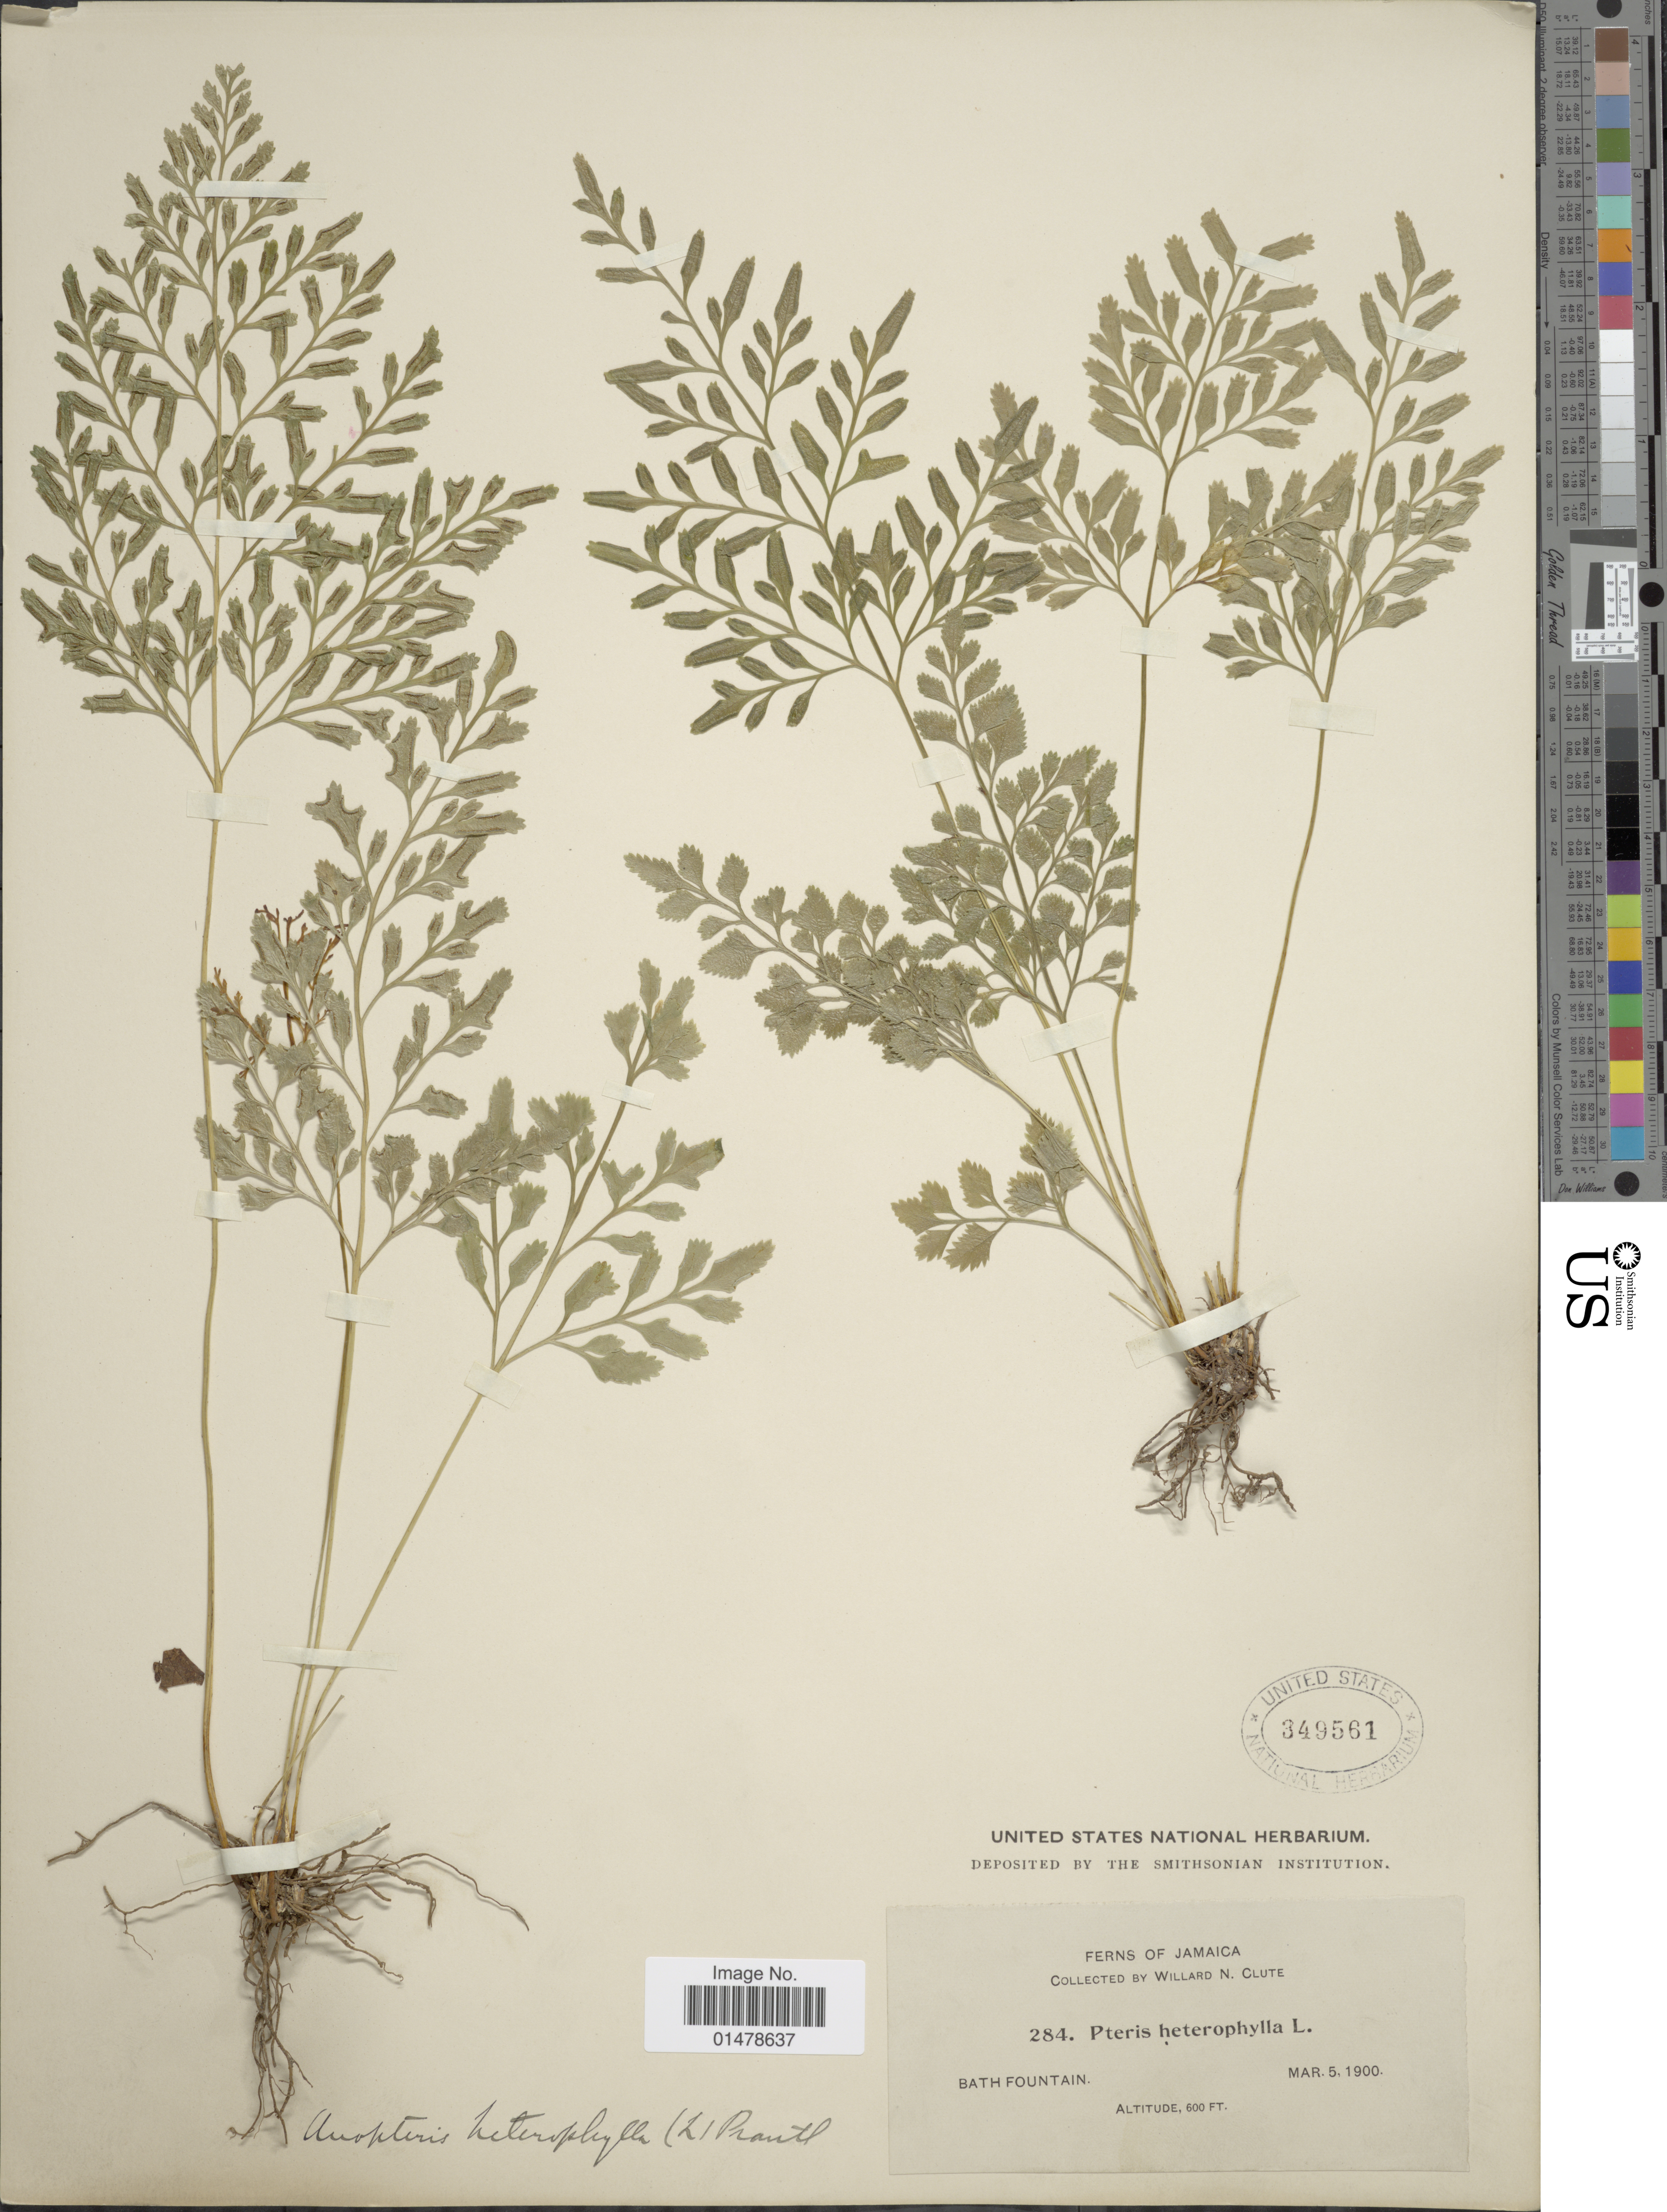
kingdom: Plantae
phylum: Tracheophyta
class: Polypodiopsida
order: Polypodiales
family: Pteridaceae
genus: Pteris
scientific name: Pteris hexagona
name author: (L.) Proctor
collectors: W. N. Clute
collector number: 284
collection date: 1900-03-05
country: Jamaica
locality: Bath Fountain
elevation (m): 183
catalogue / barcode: US 349561